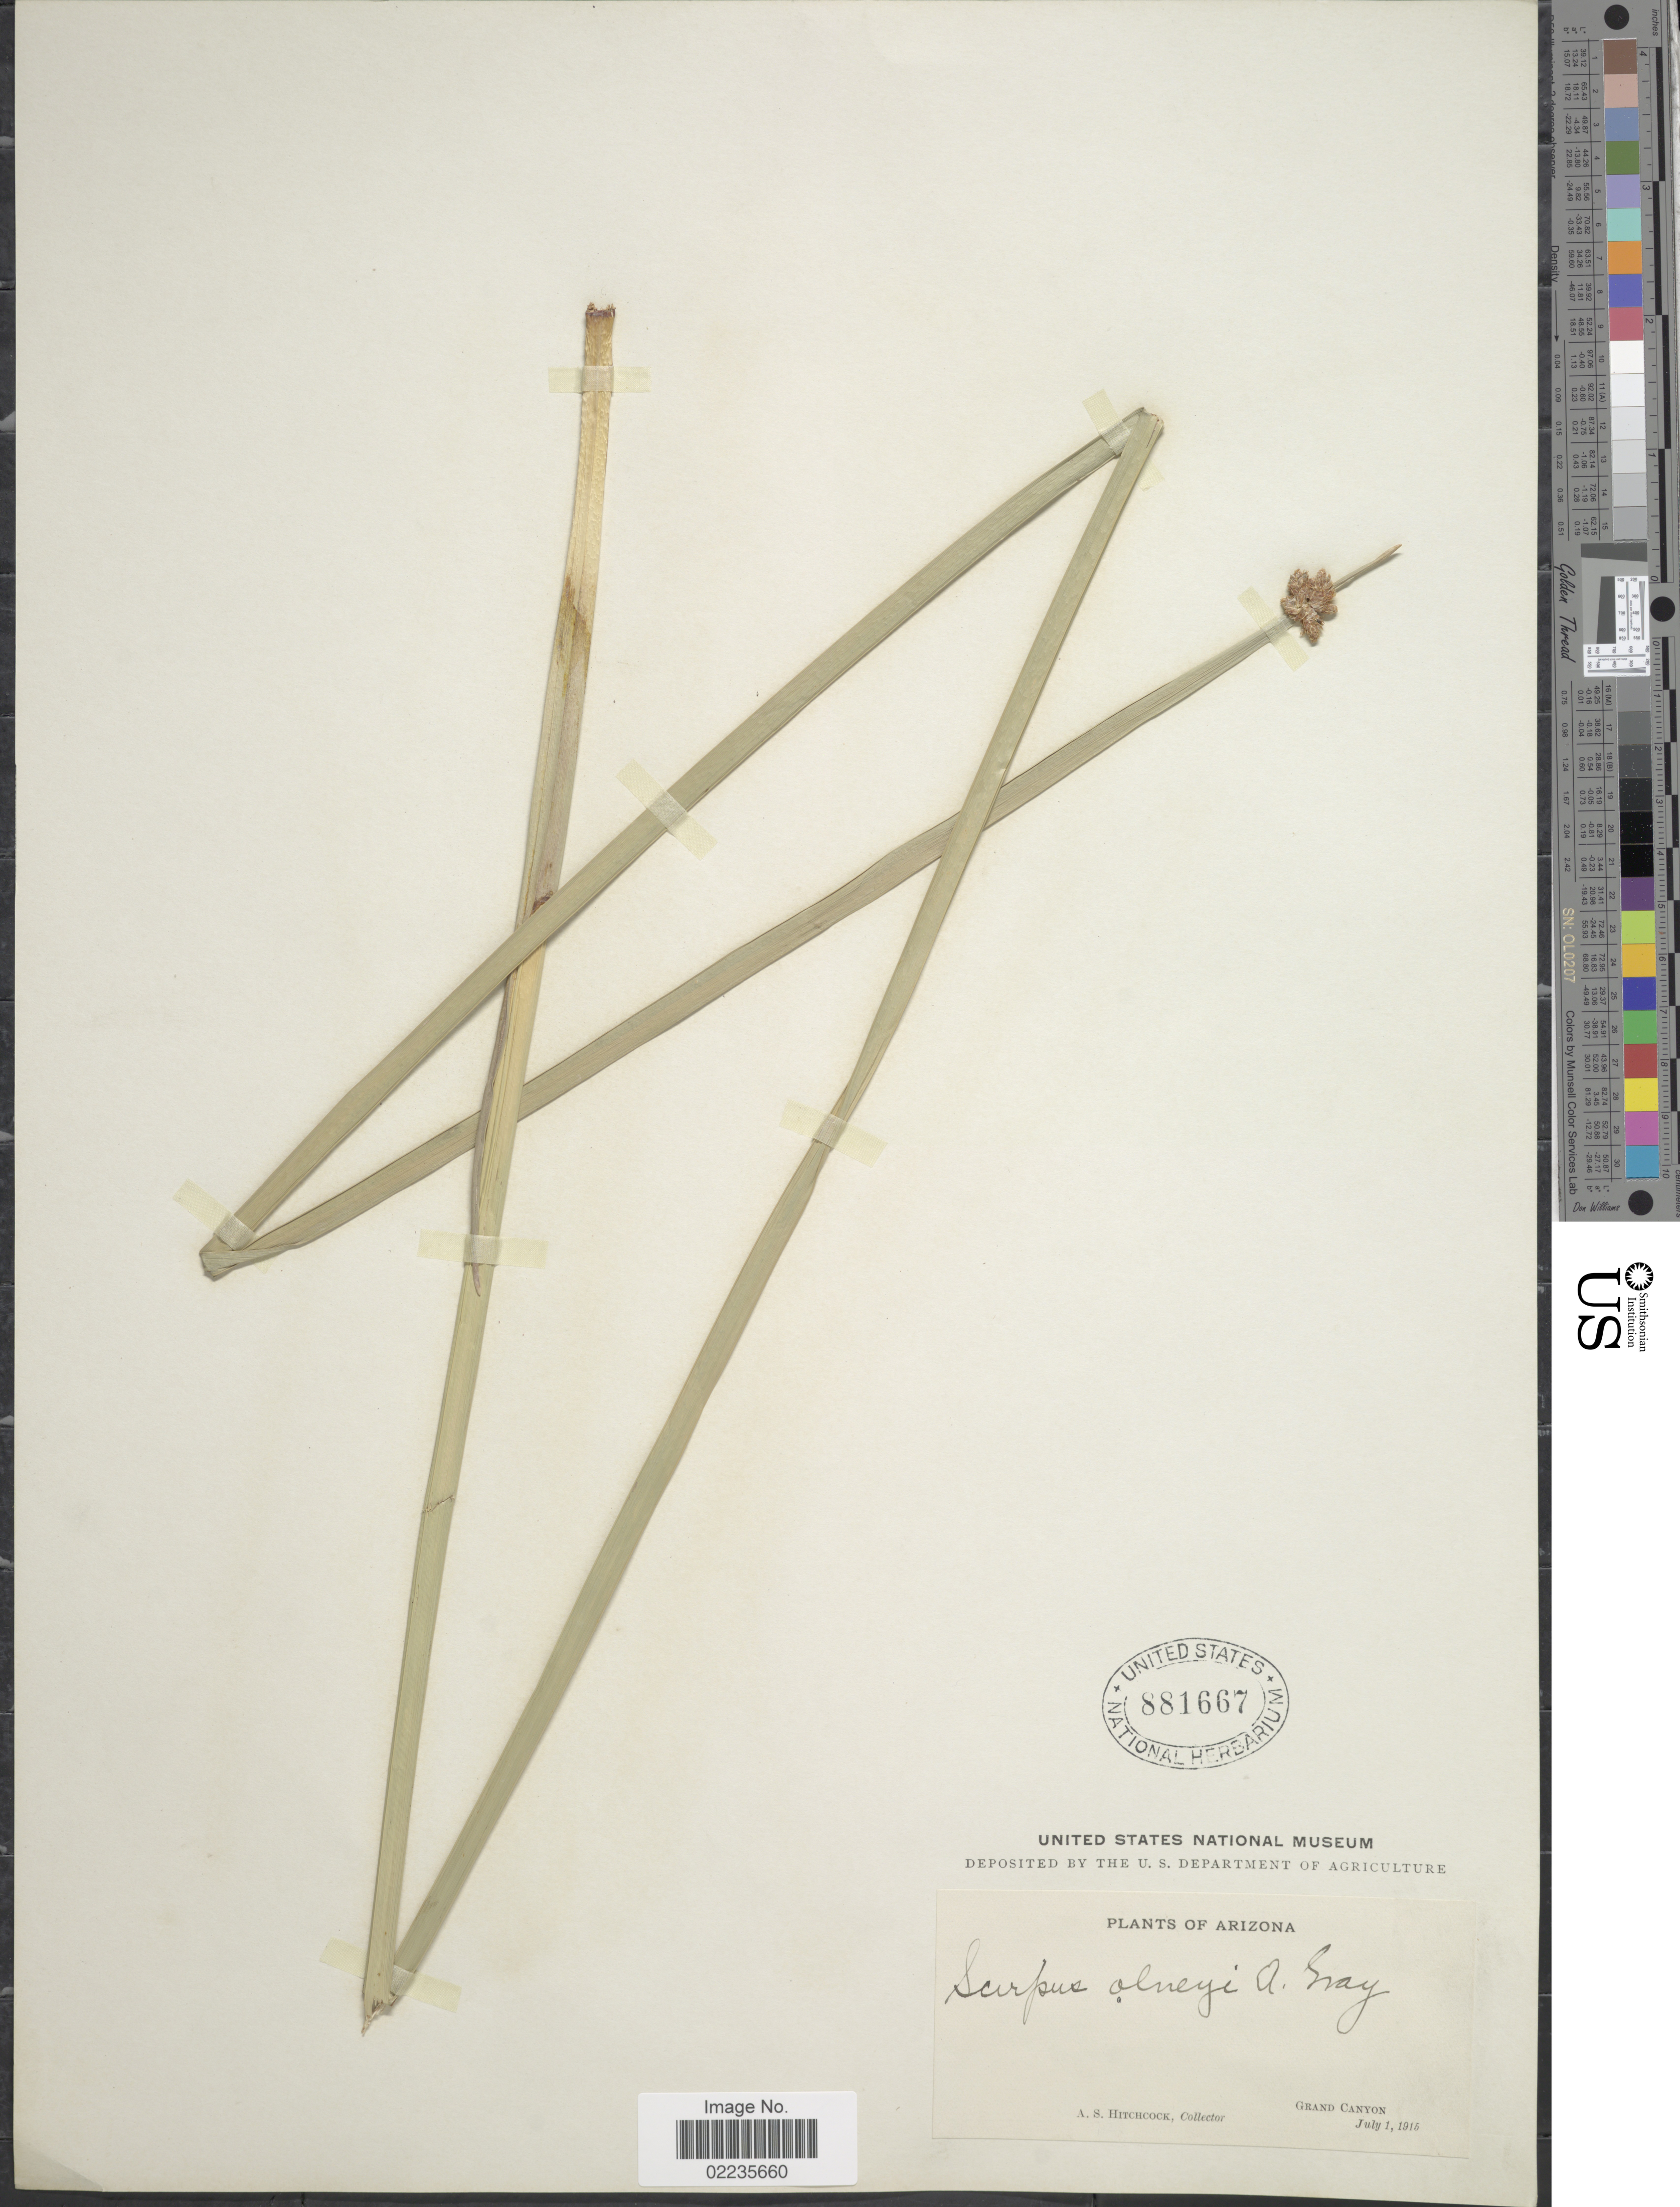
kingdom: Plantae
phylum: Tracheophyta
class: Liliopsida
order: Poales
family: Cyperaceae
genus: Schoenoplectus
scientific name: Schoenoplectus americanus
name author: (Pers.) Volkart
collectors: A. S. Hitchcock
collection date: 1915-07-01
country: United States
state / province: Arizona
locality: Grand Canyon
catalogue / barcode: US 881667